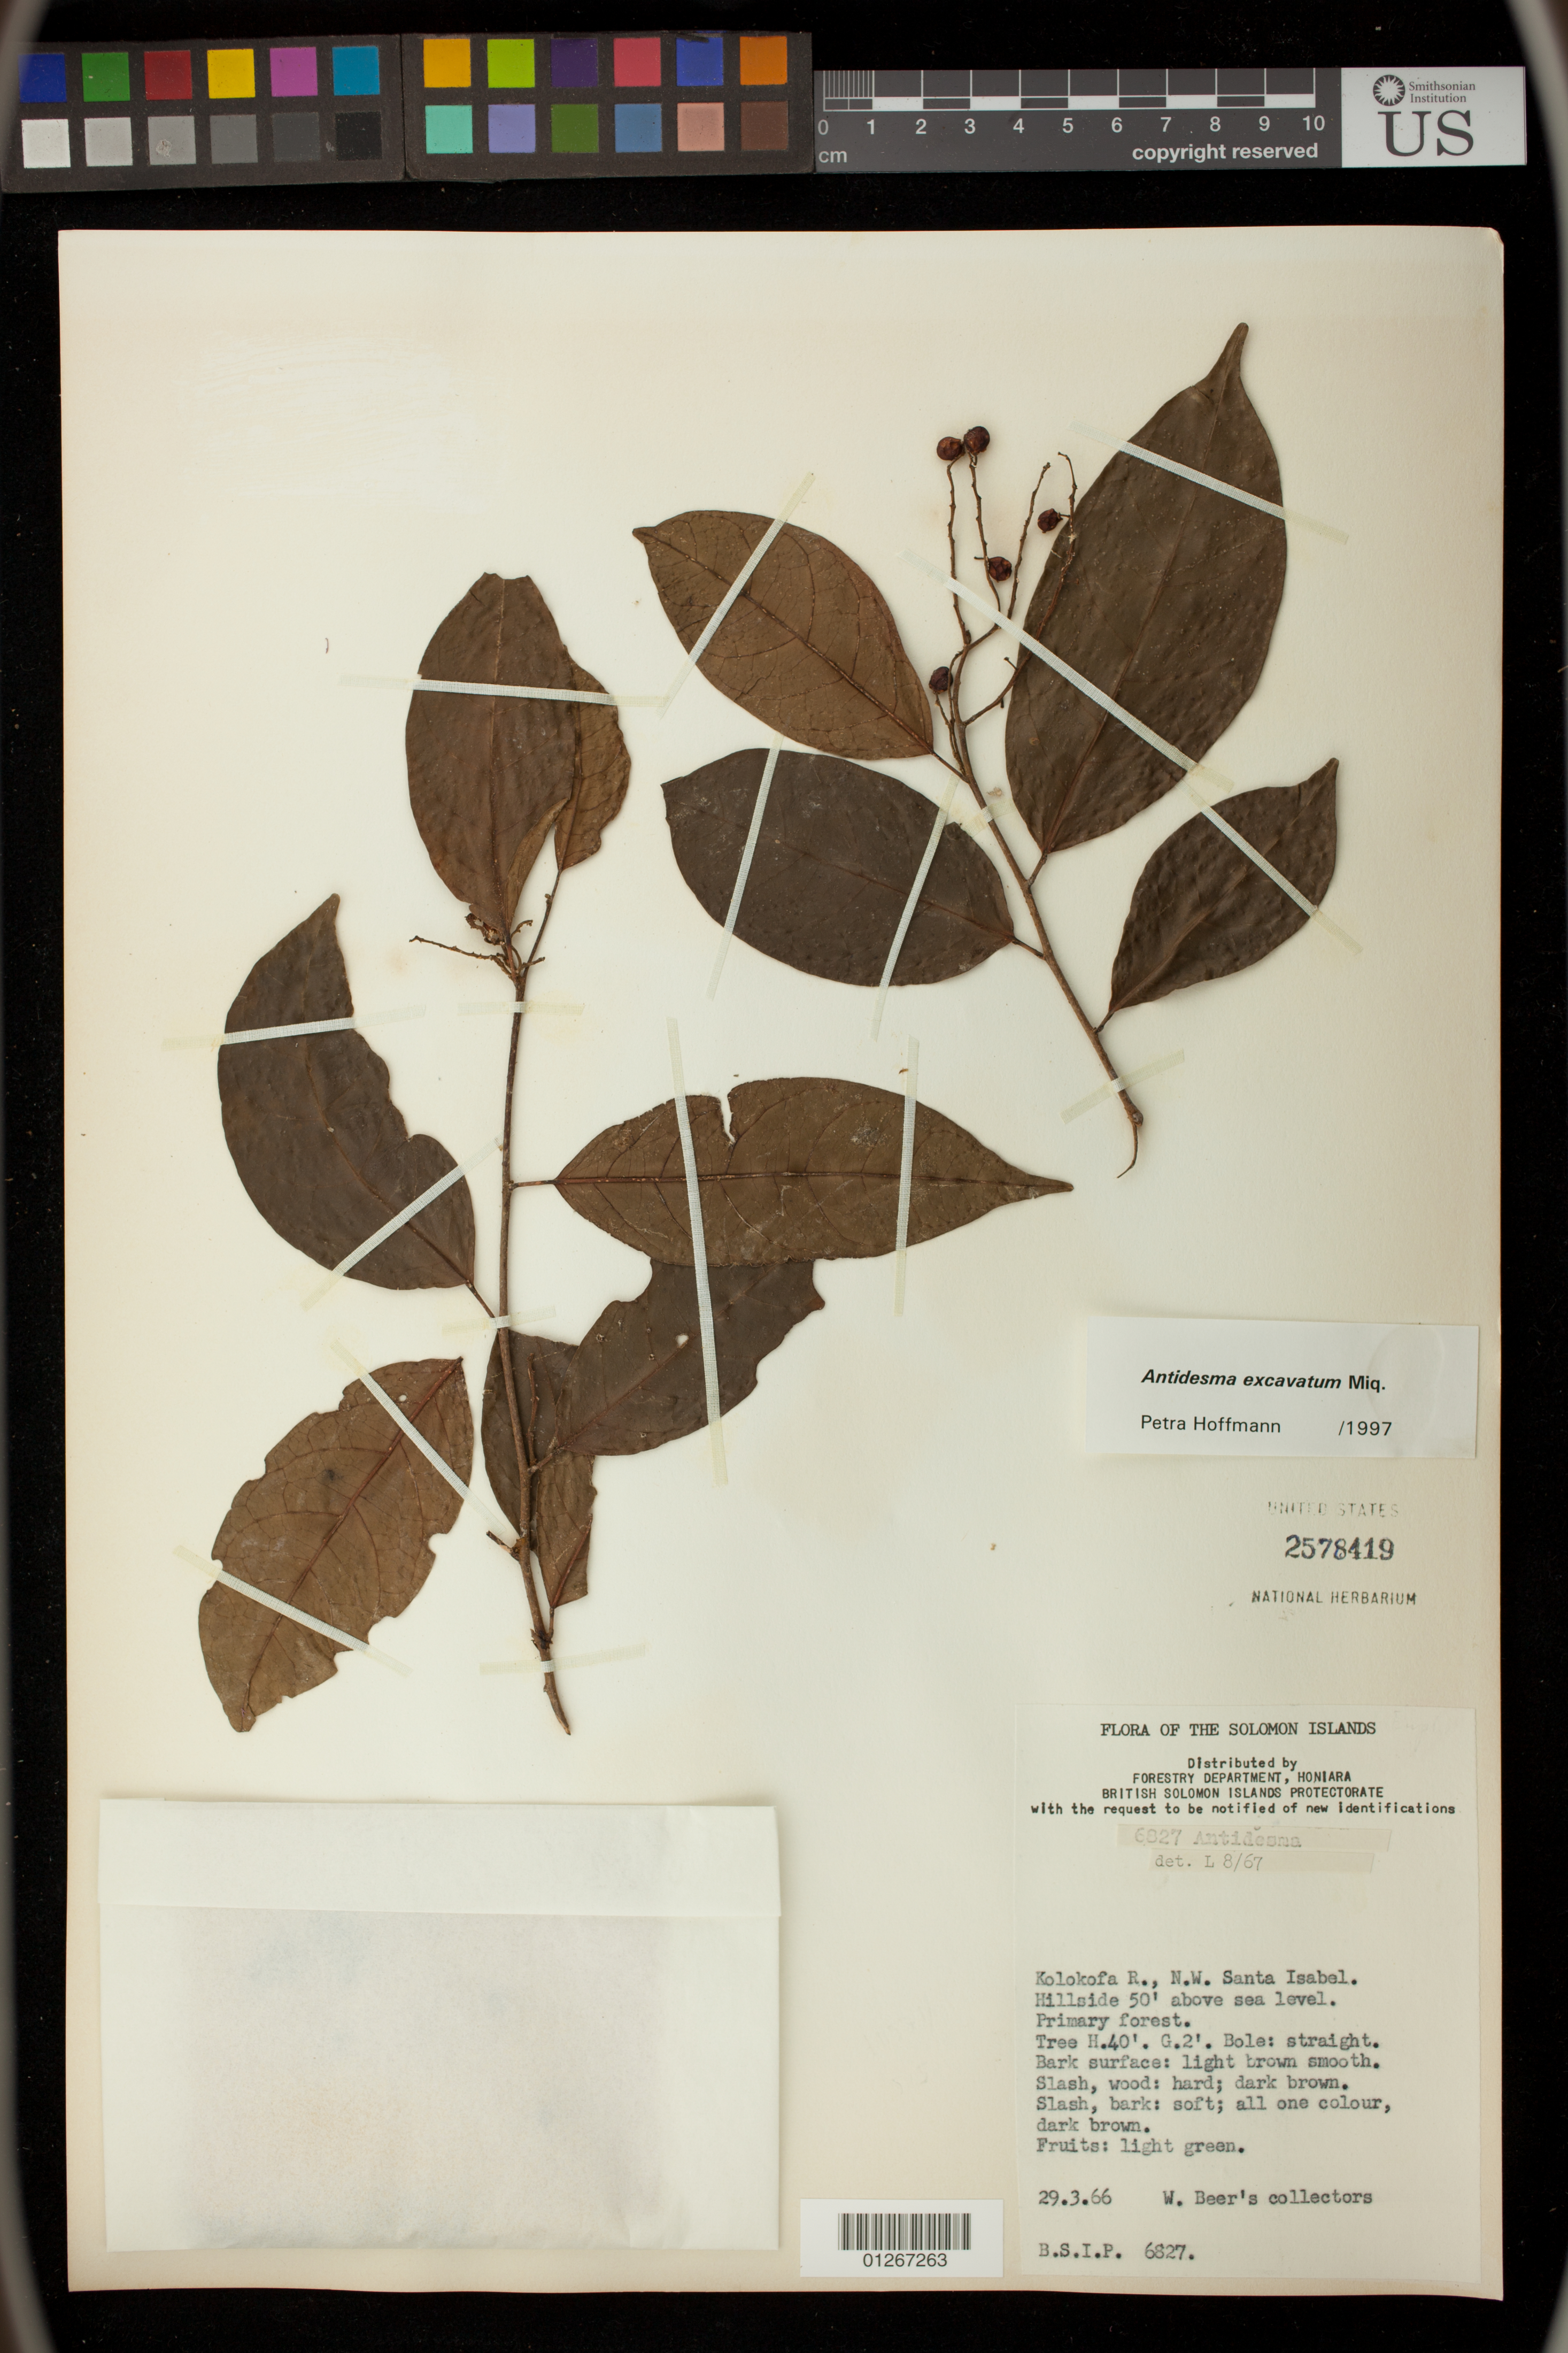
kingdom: Plantae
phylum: Tracheophyta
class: Magnoliopsida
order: Malpighiales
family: Phyllanthaceae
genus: Antidesma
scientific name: Antidesma excavatum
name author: Miq.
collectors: W. Beer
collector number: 6827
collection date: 1966-03-29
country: Solomon Islands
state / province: Isabel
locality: Kolokofa R., N.W. Santa Isabel.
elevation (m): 15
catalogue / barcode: US 2578419